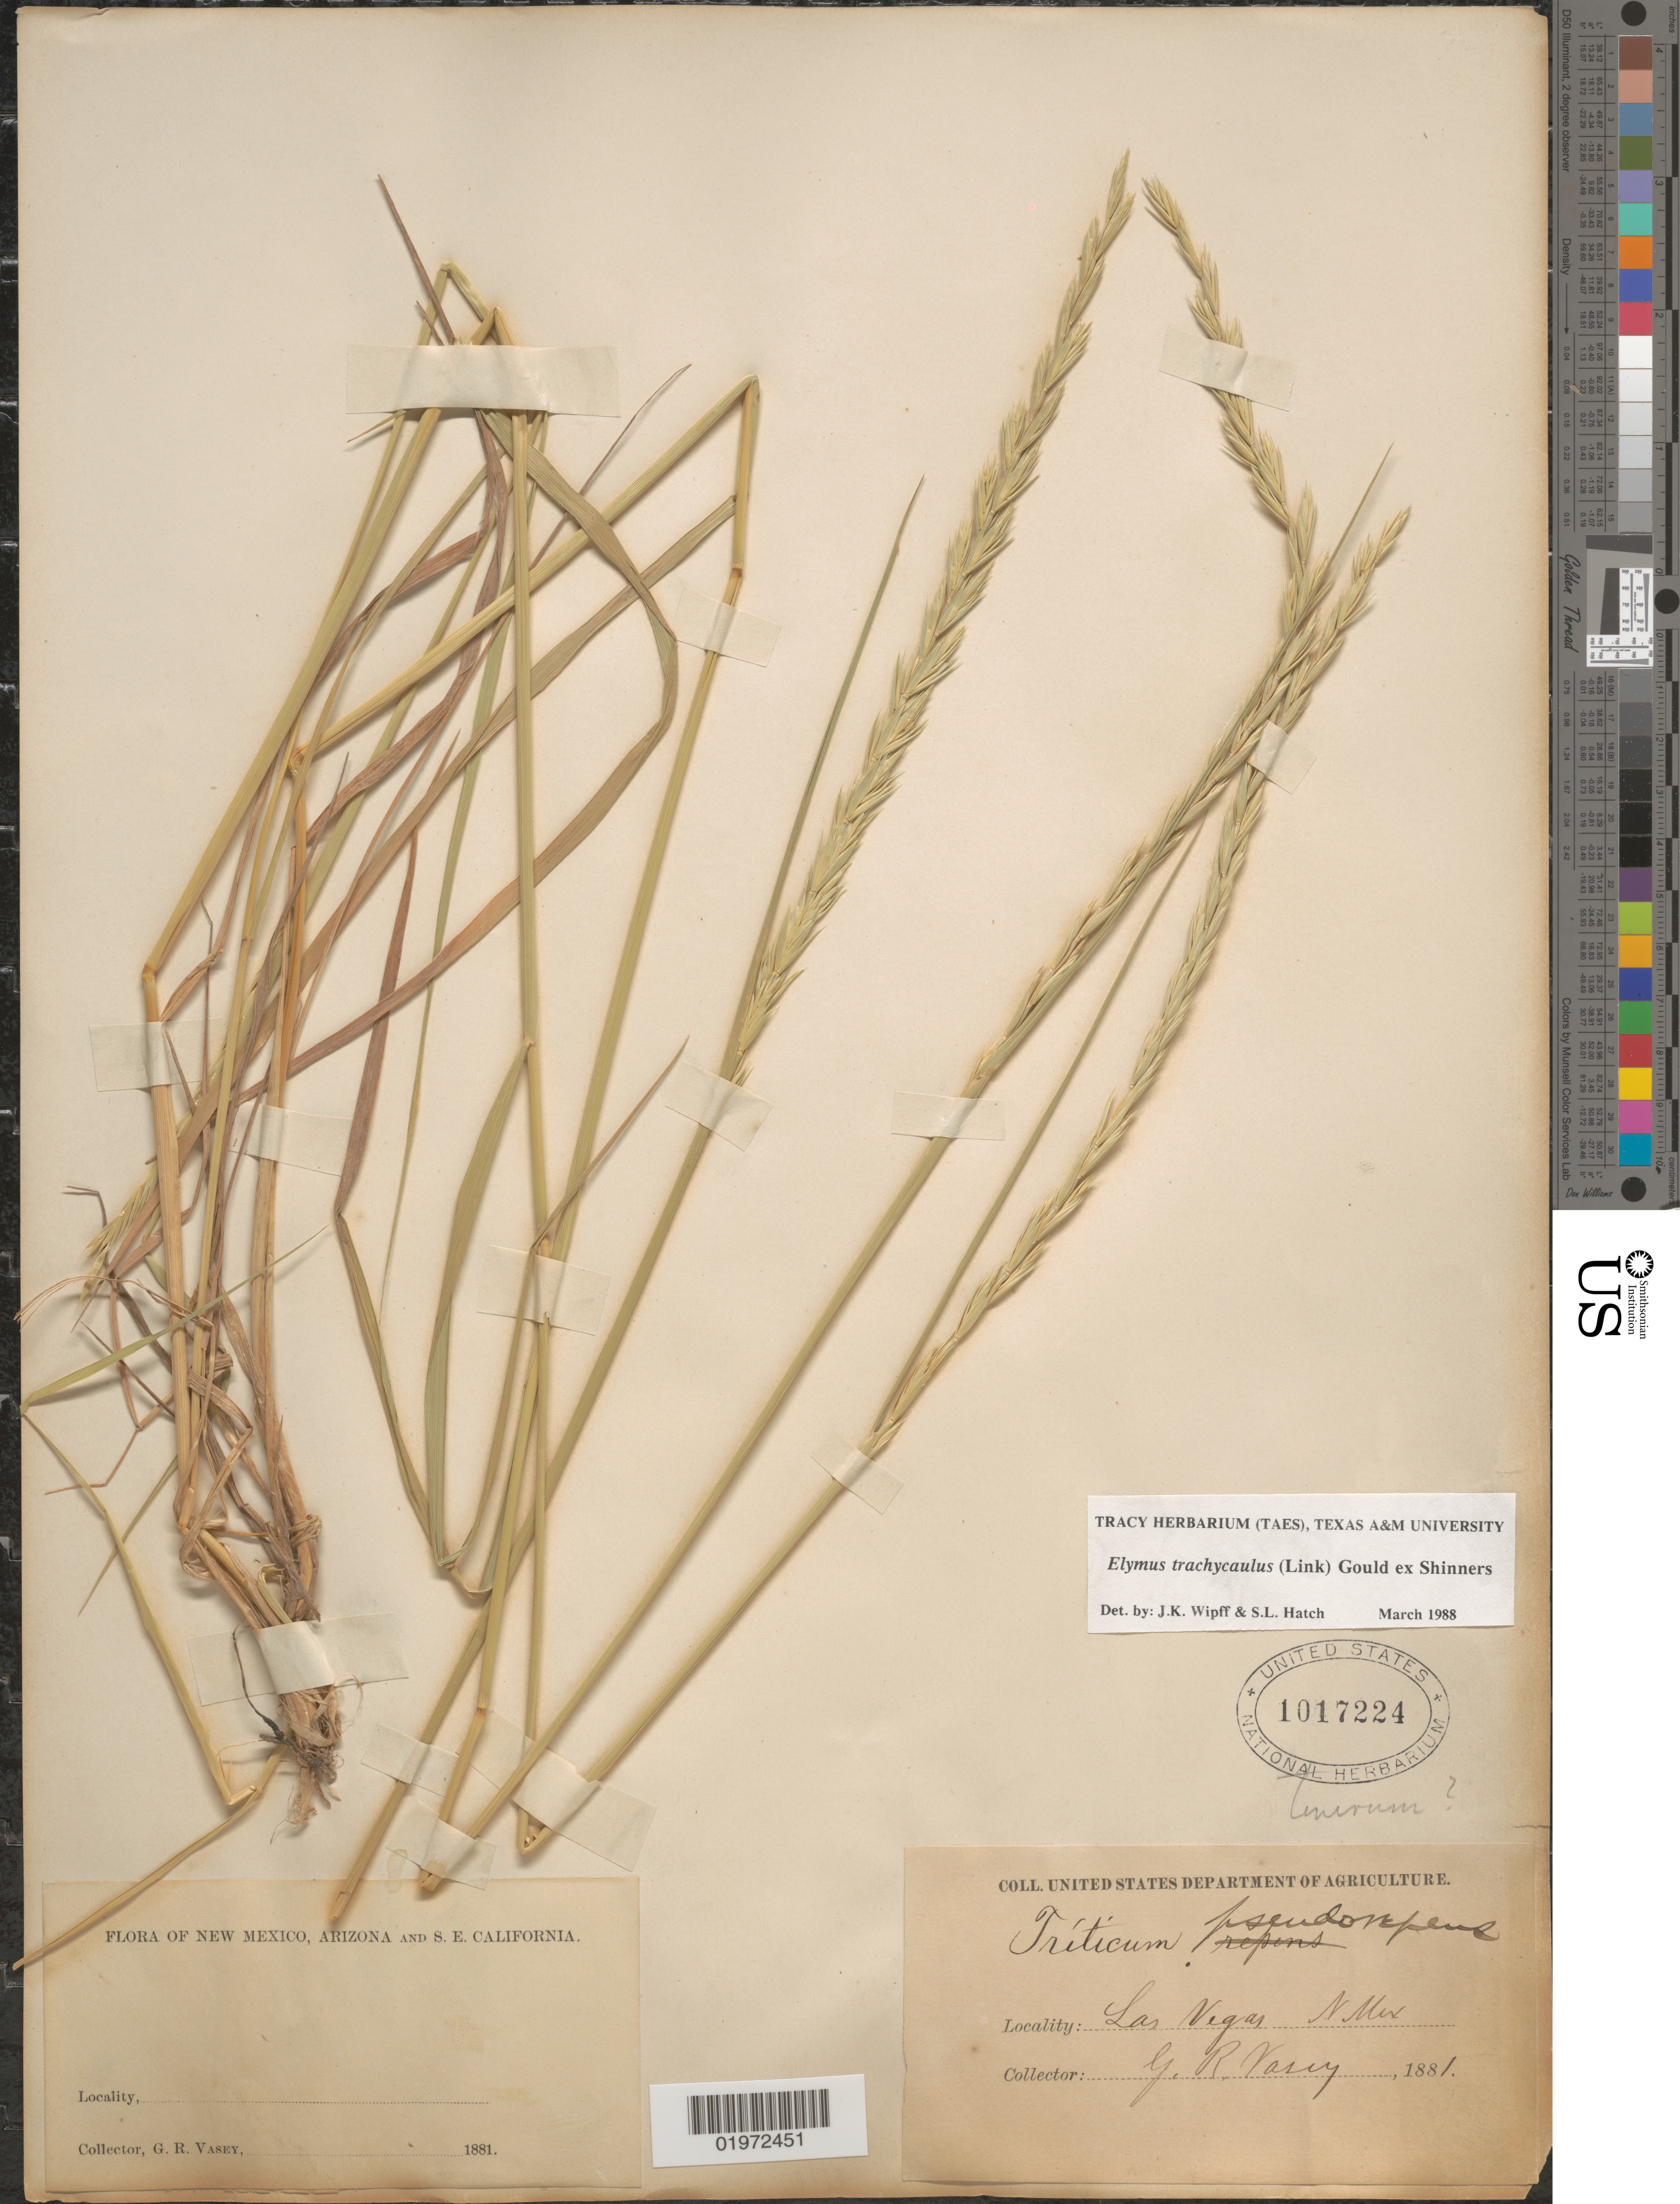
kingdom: Plantae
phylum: Tracheophyta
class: Liliopsida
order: Poales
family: Poaceae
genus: Elymus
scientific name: Elymus trachycaulus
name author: (Link) Gould ex Shinners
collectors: G. R. Vasey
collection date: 1881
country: United States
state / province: New Mexico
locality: Las Vegas.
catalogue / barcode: US 1017224